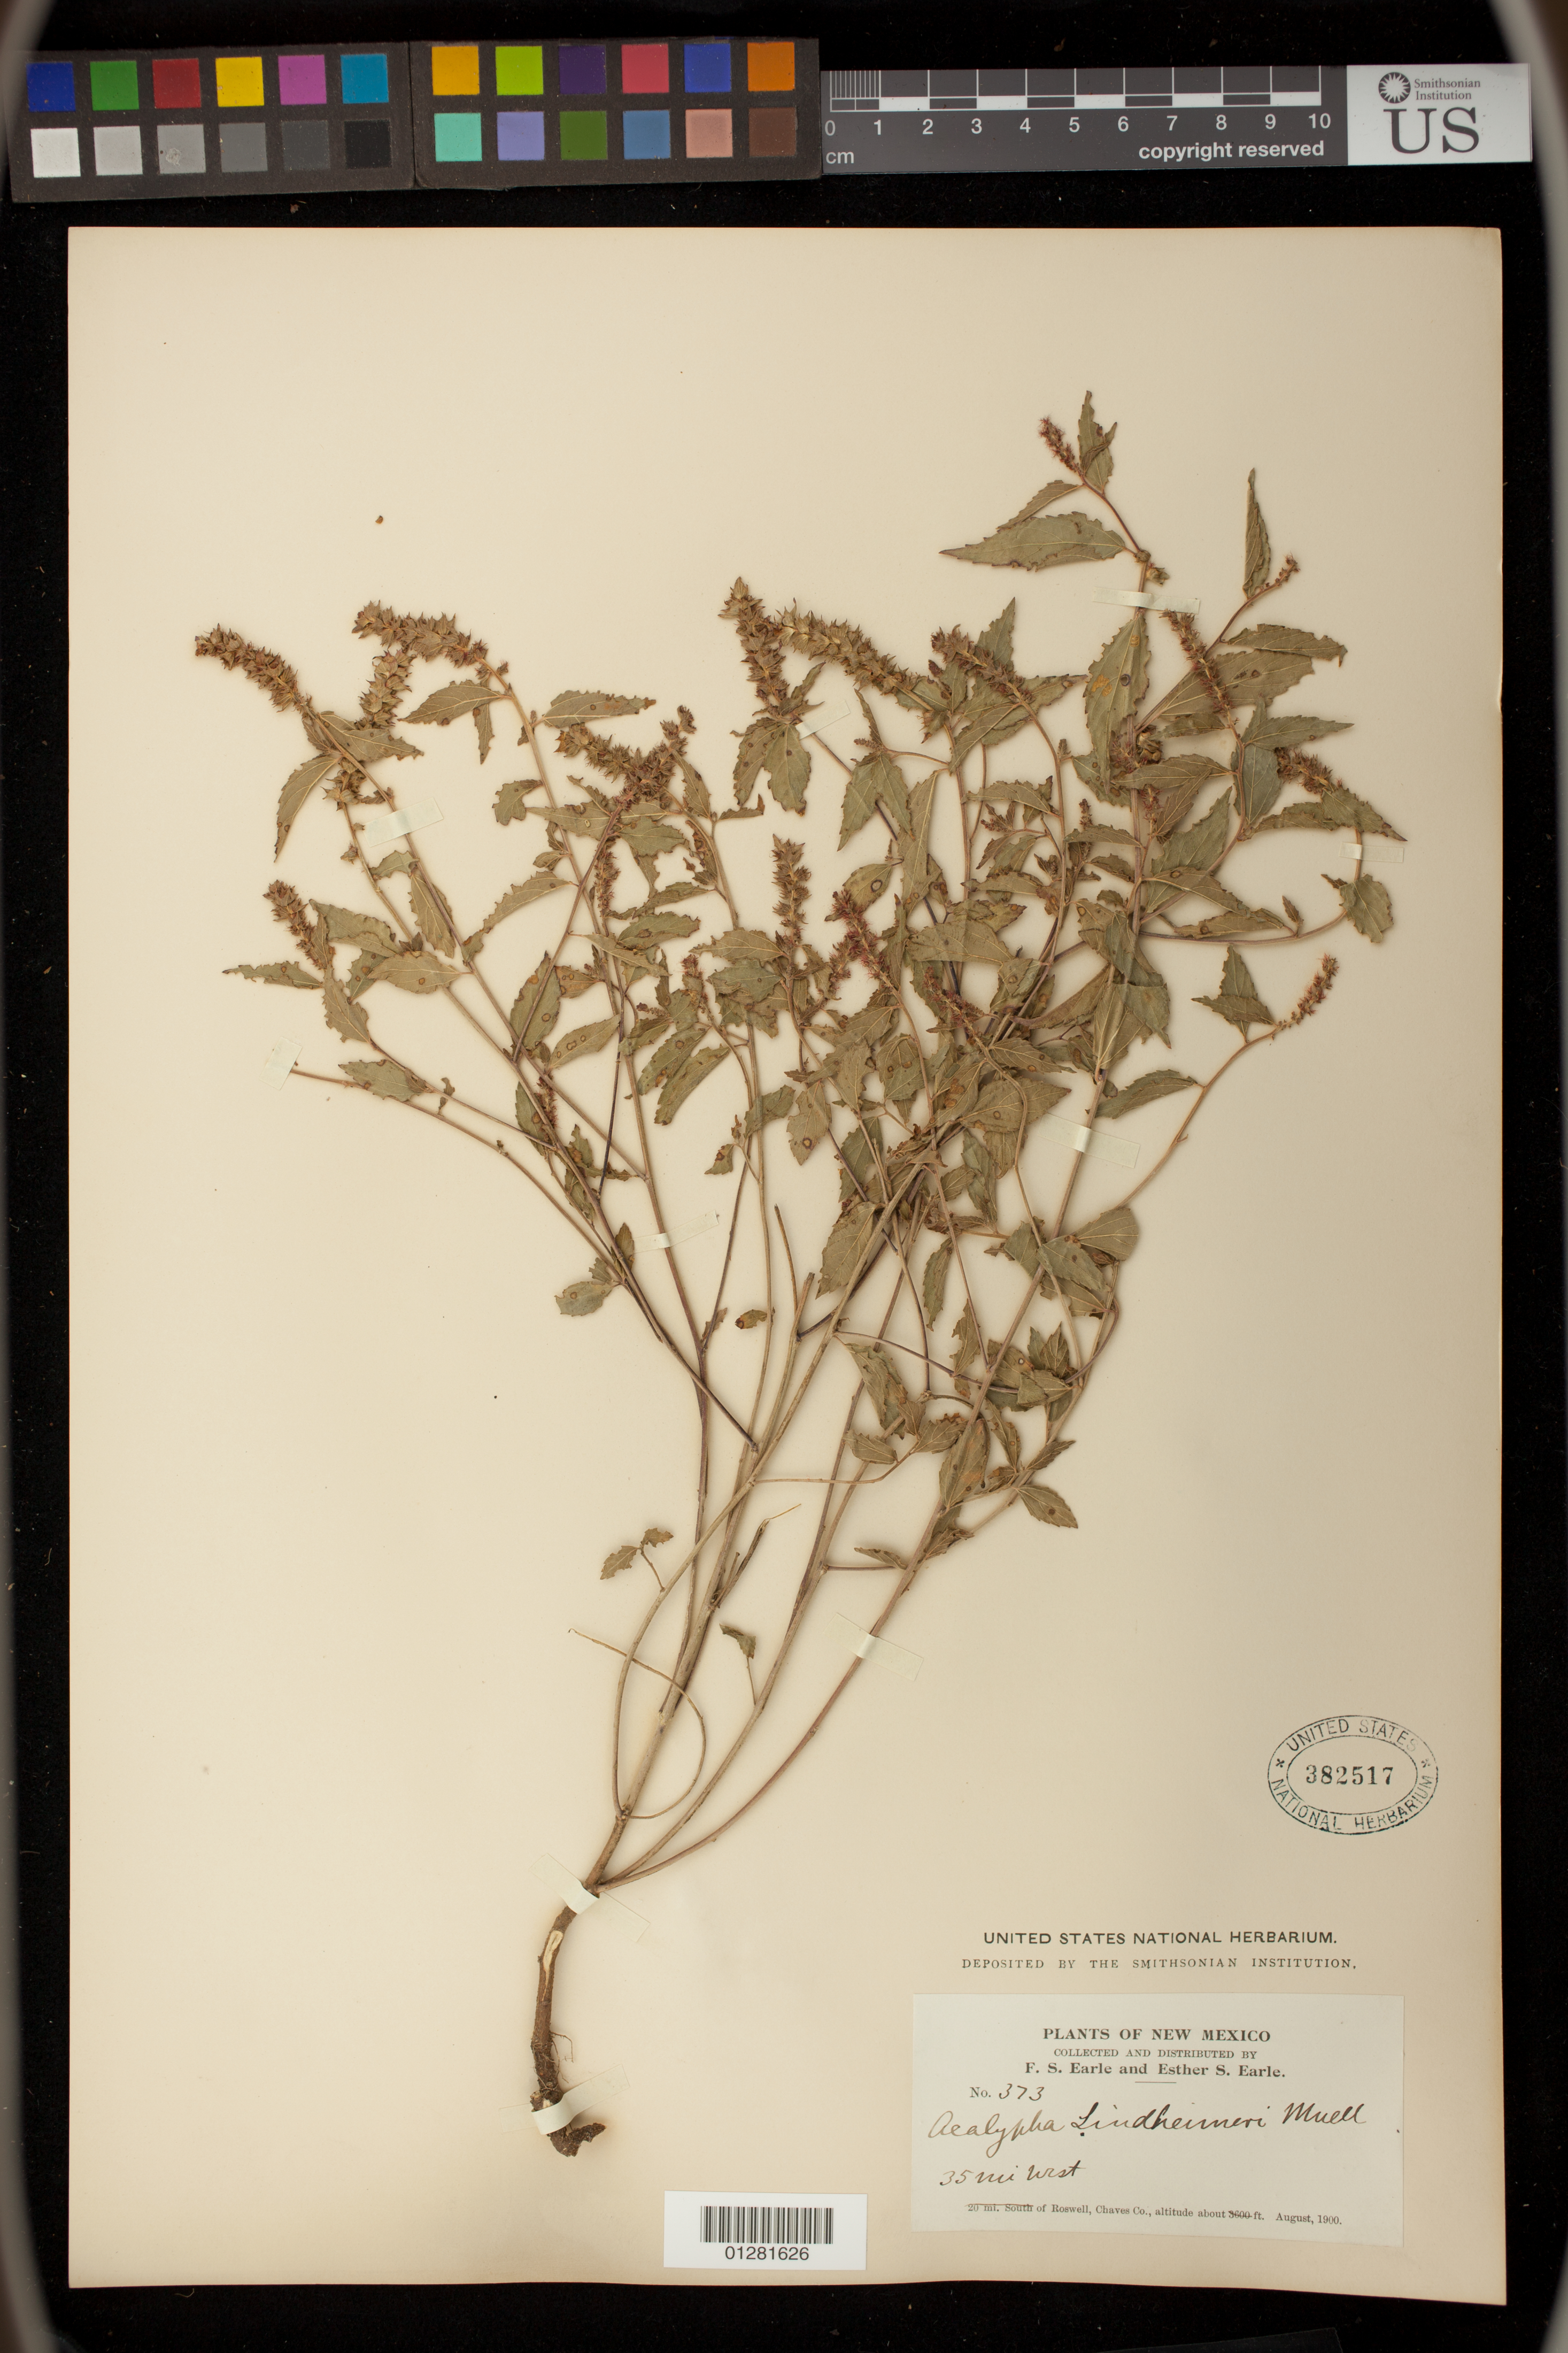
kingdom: Plantae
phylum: Tracheophyta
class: Magnoliopsida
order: Malpighiales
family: Euphorbiaceae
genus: Acalypha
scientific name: Acalypha lindheimeri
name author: Müll. Arg.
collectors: E. S. Earle & F. S. Earle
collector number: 373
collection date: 1900-08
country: United States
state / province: New Mexico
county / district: Chaves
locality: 35 mi west of Roswell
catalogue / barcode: US 382517